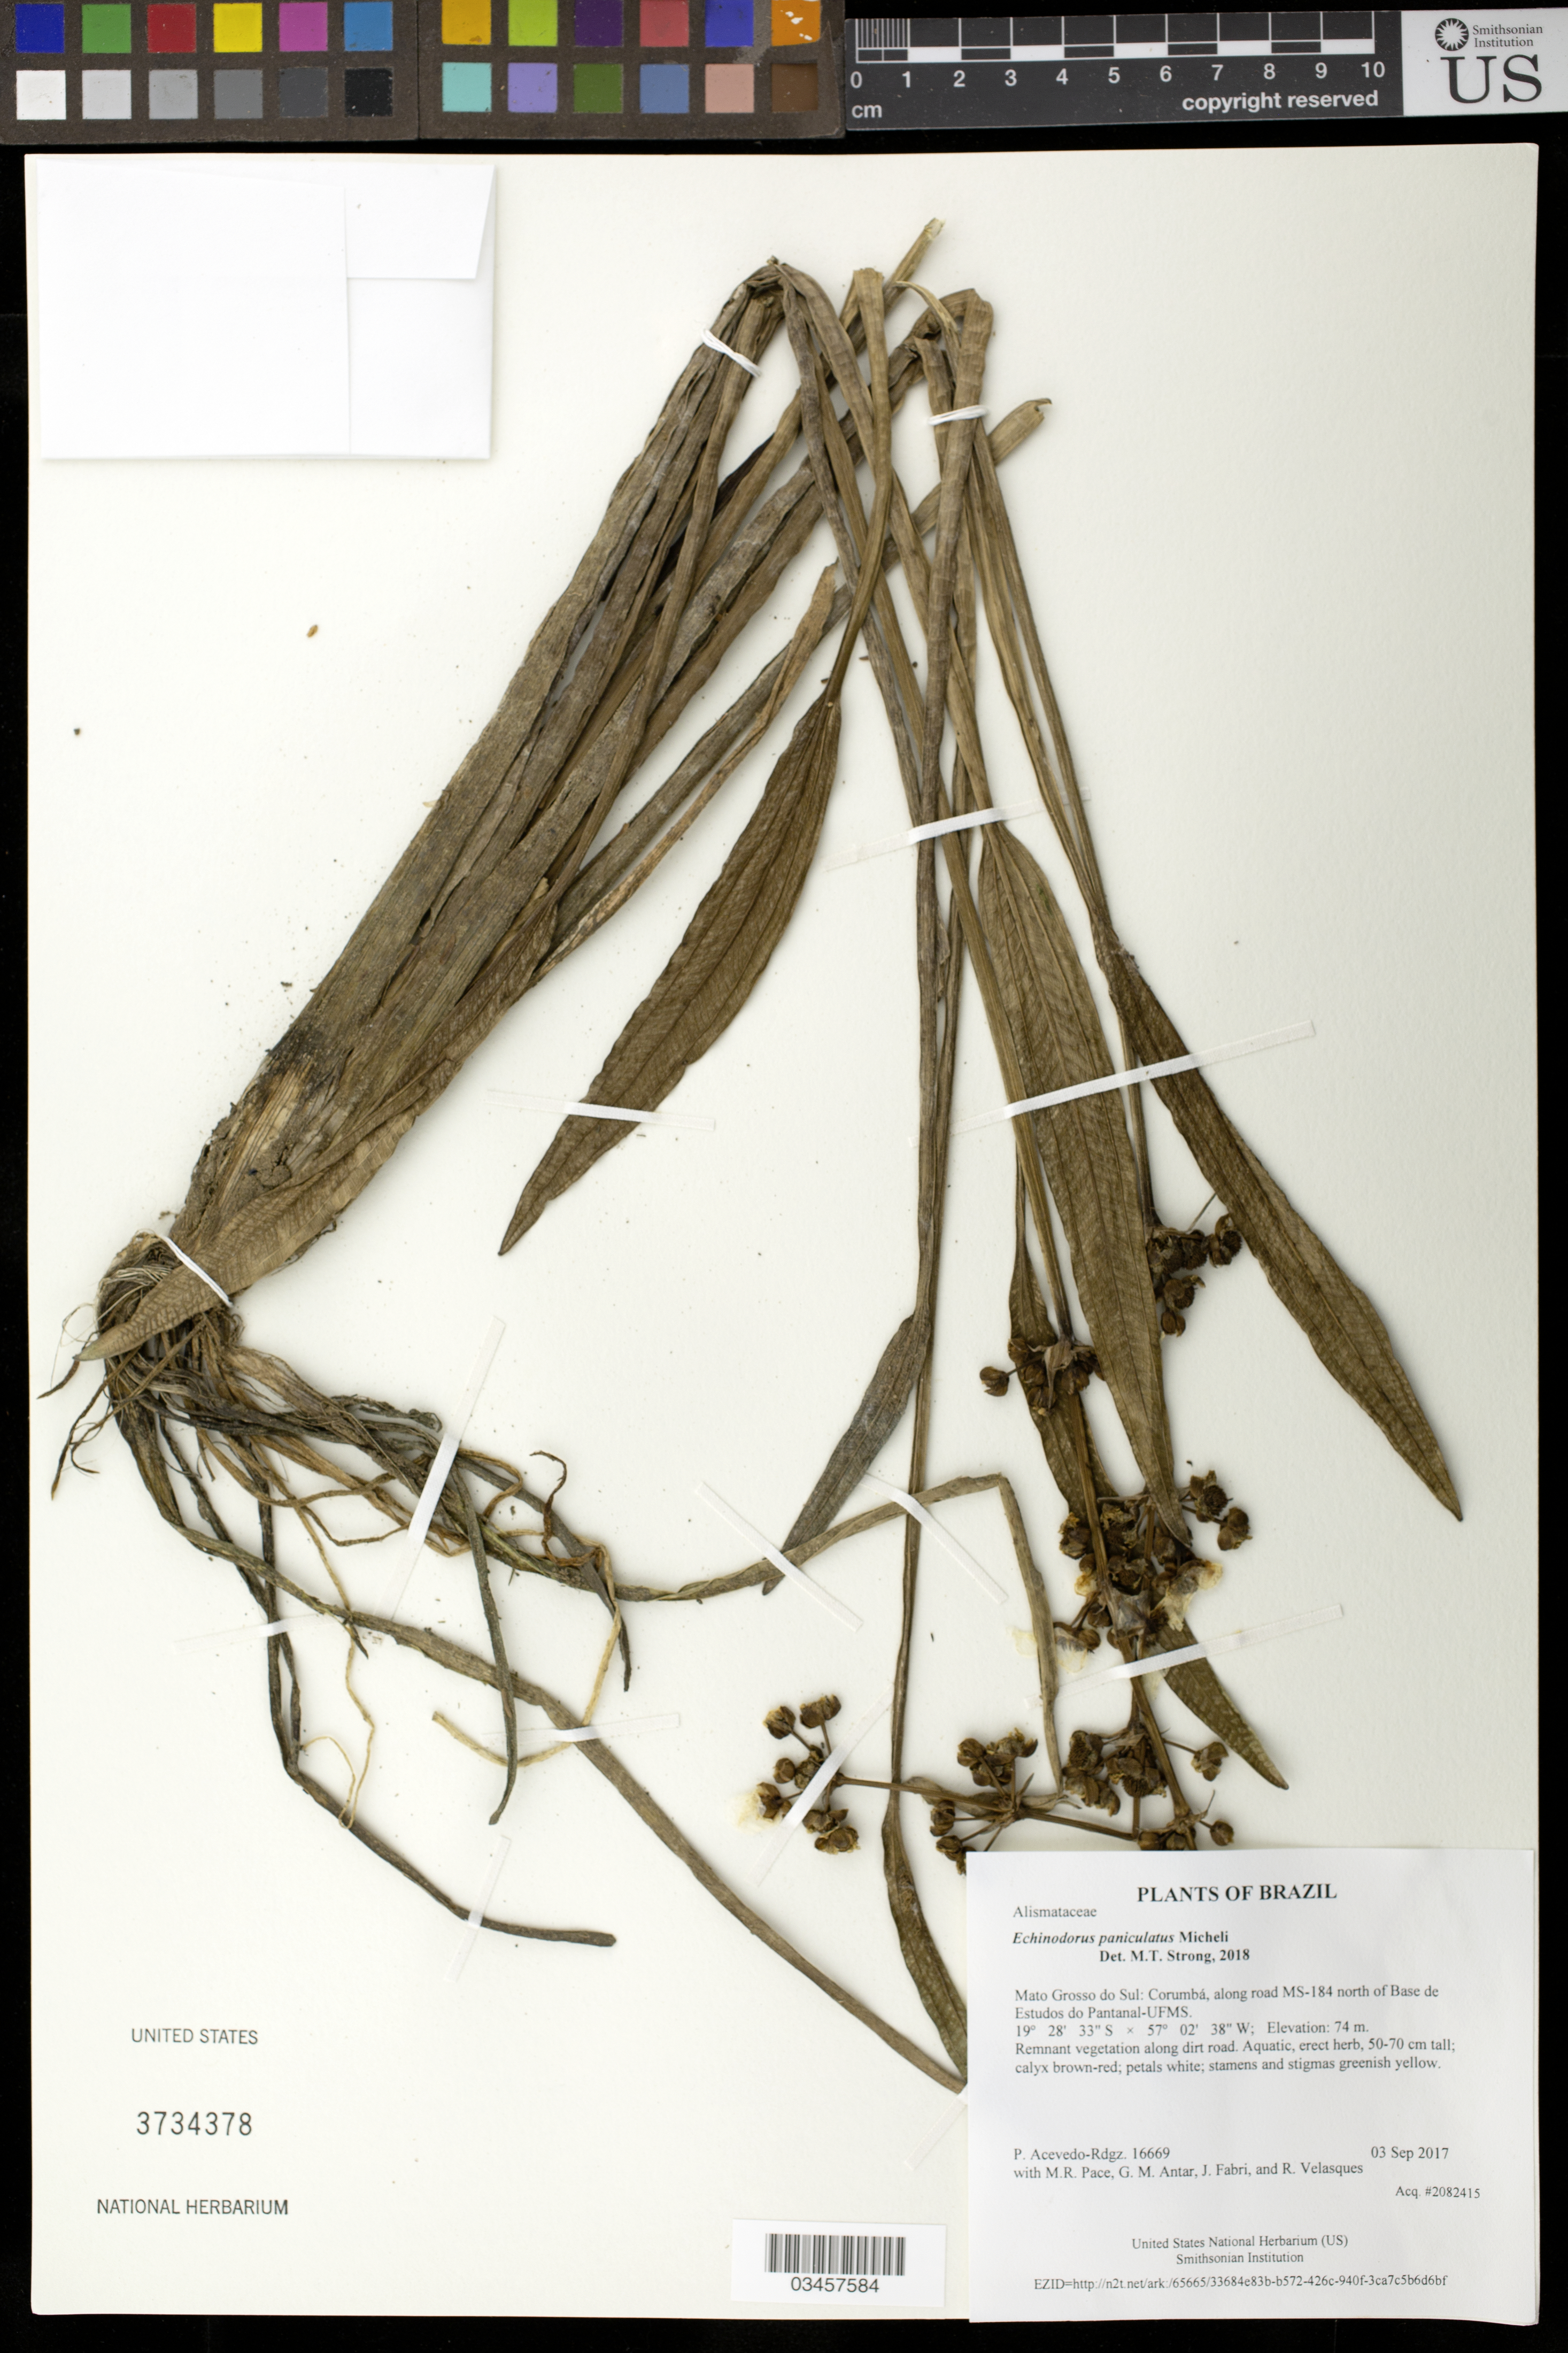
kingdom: Plantae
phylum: Tracheophyta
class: Liliopsida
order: Alismatales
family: Alismataceae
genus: Echinodorus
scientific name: Echinodorus paniculatus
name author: Micheli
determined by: Strong, Mark T., (BOT), Smithsonian Institution - National Museum of Natural History (UNITED STATES)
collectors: P. Acevedo-Rodr., M. R. Pace, G. M. Antar, J. Fabri & R. Velasques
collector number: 16669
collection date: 2017-09-03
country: Brazil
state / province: Mato Grosso do Sul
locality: Corumbá, along road MS-184 north of Base de Estudos do Pantanal-UFMS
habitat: Remnant vegetation along dirt road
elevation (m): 74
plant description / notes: US, NY, MO, K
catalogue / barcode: US 3734378